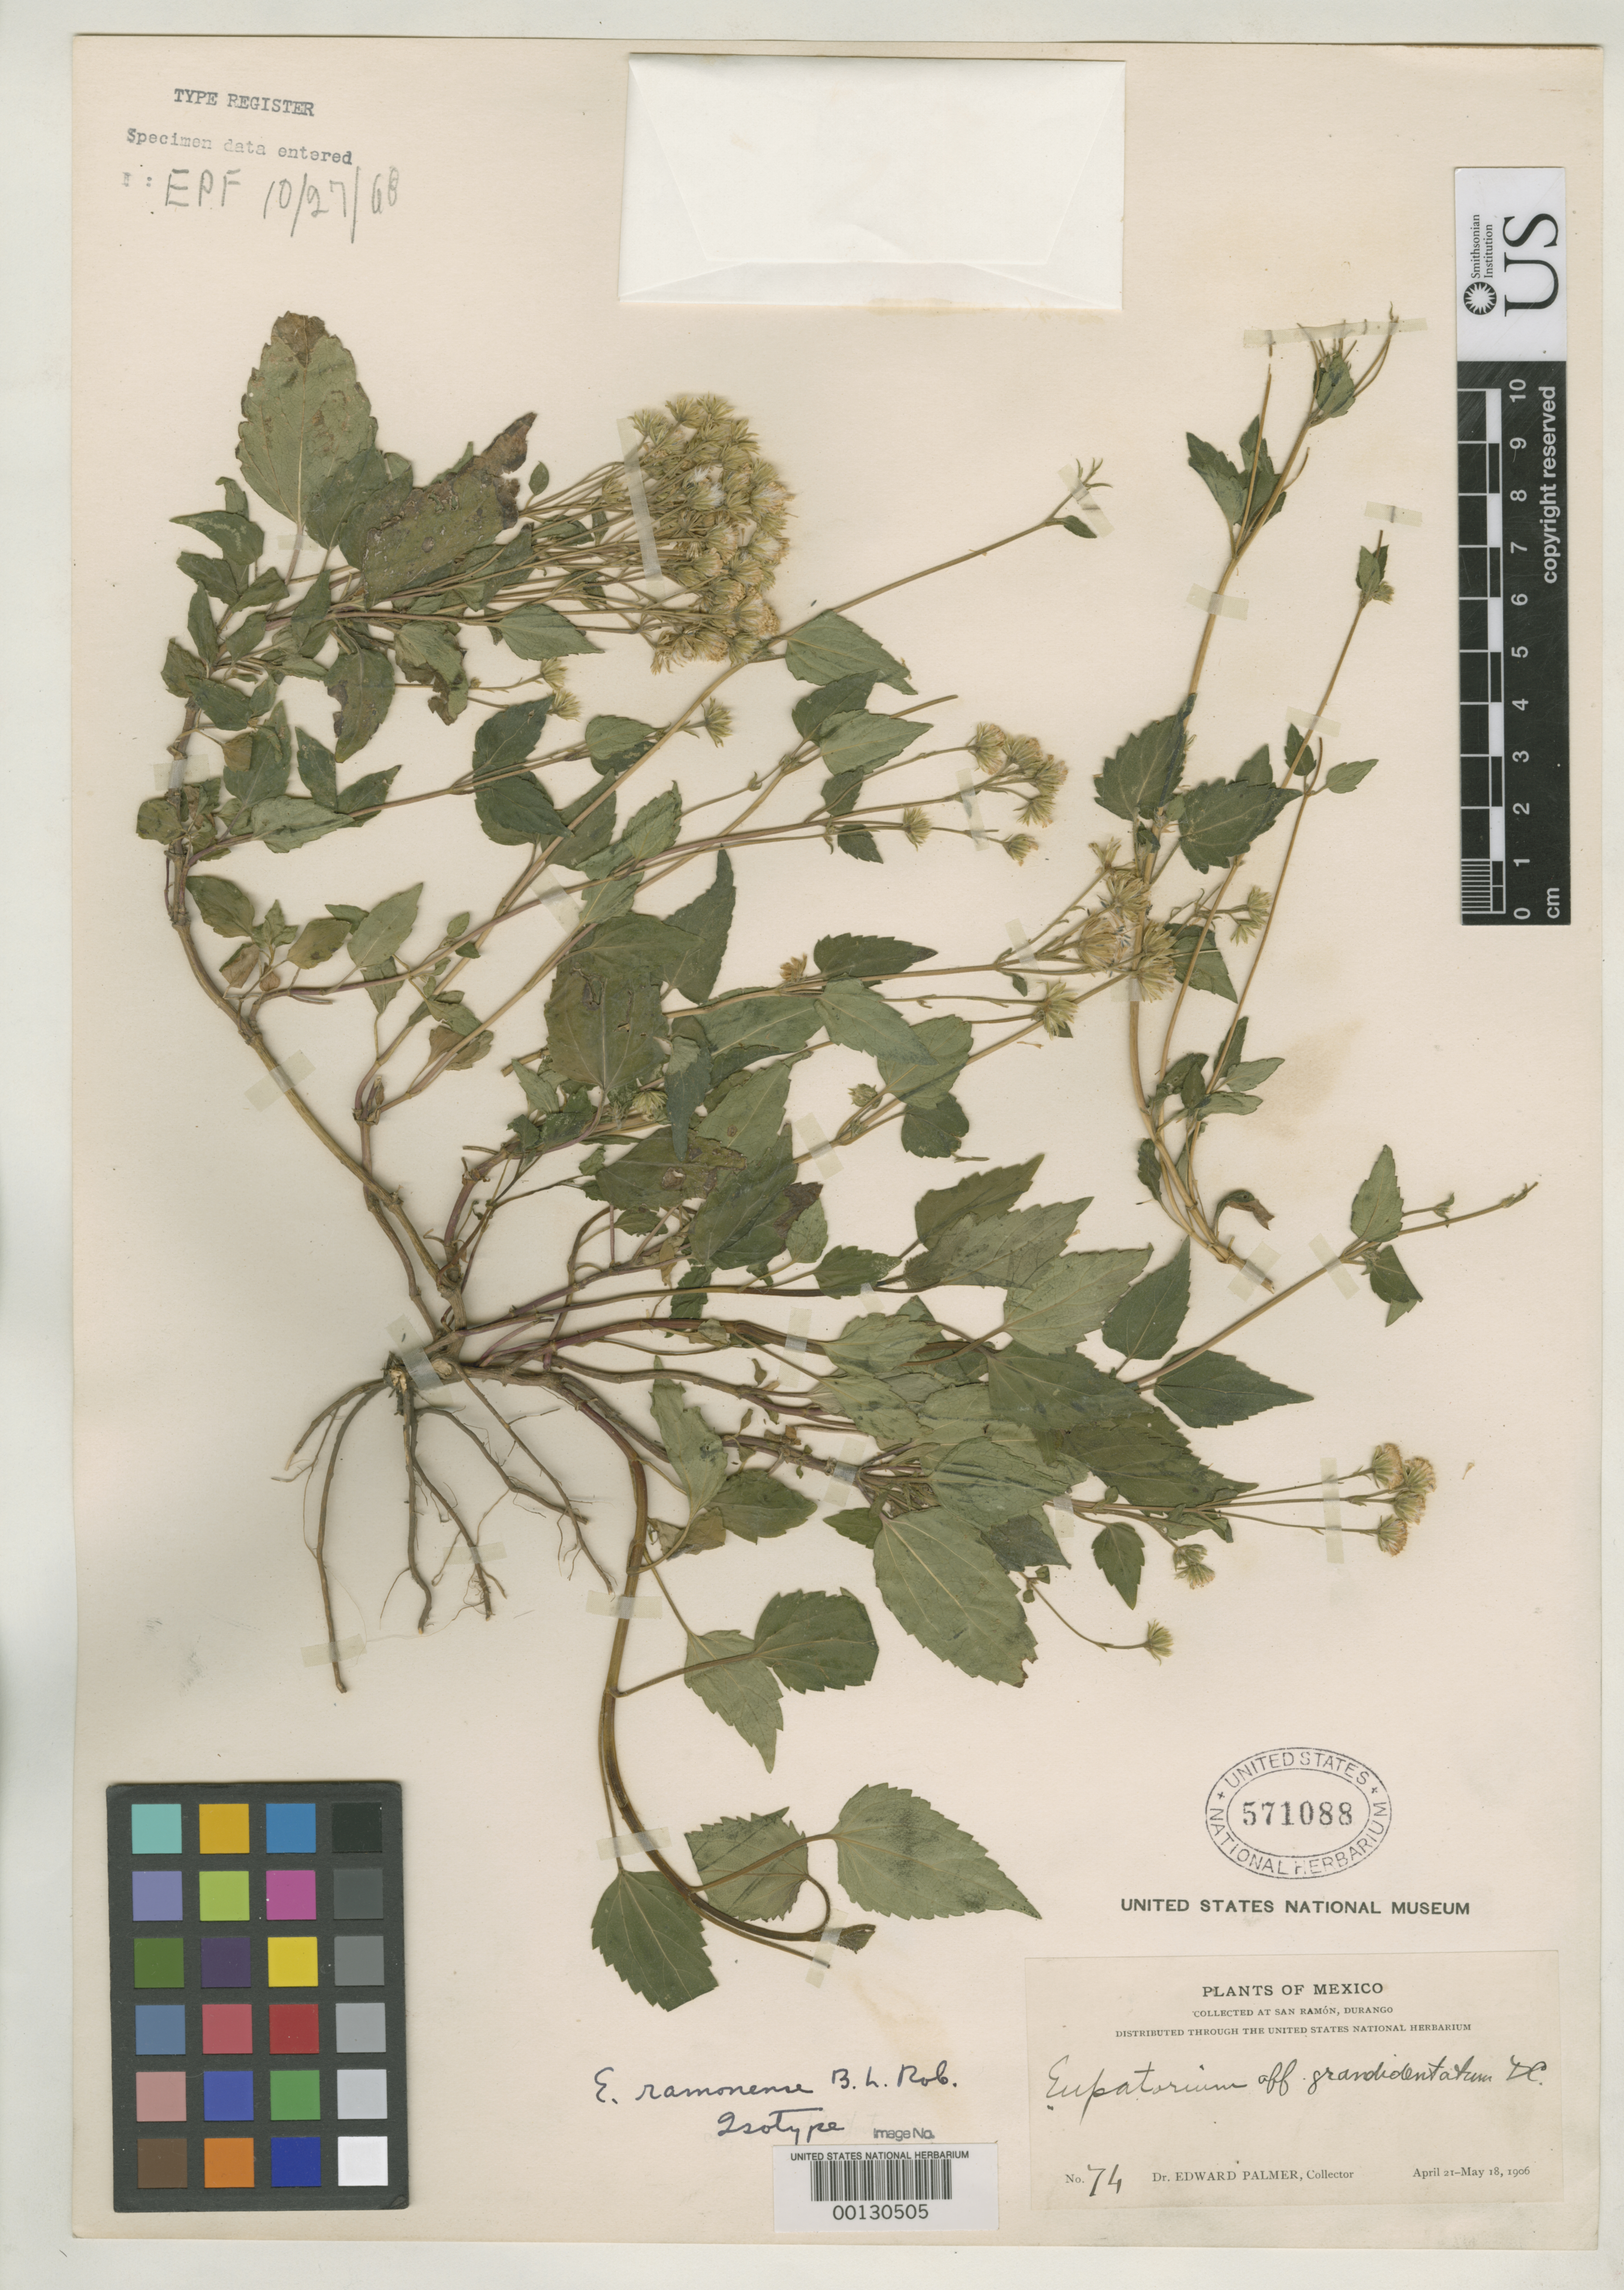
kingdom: Plantae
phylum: Tracheophyta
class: Magnoliopsida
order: Asterales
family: Asteraceae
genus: Eupatorium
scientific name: Eupatorium ramonense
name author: B.L. Rob.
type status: Isotype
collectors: E. Palmer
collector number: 74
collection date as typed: Apr 1906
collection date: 1906-04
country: Mexico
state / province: Durango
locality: San Ramon.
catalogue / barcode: US 571088